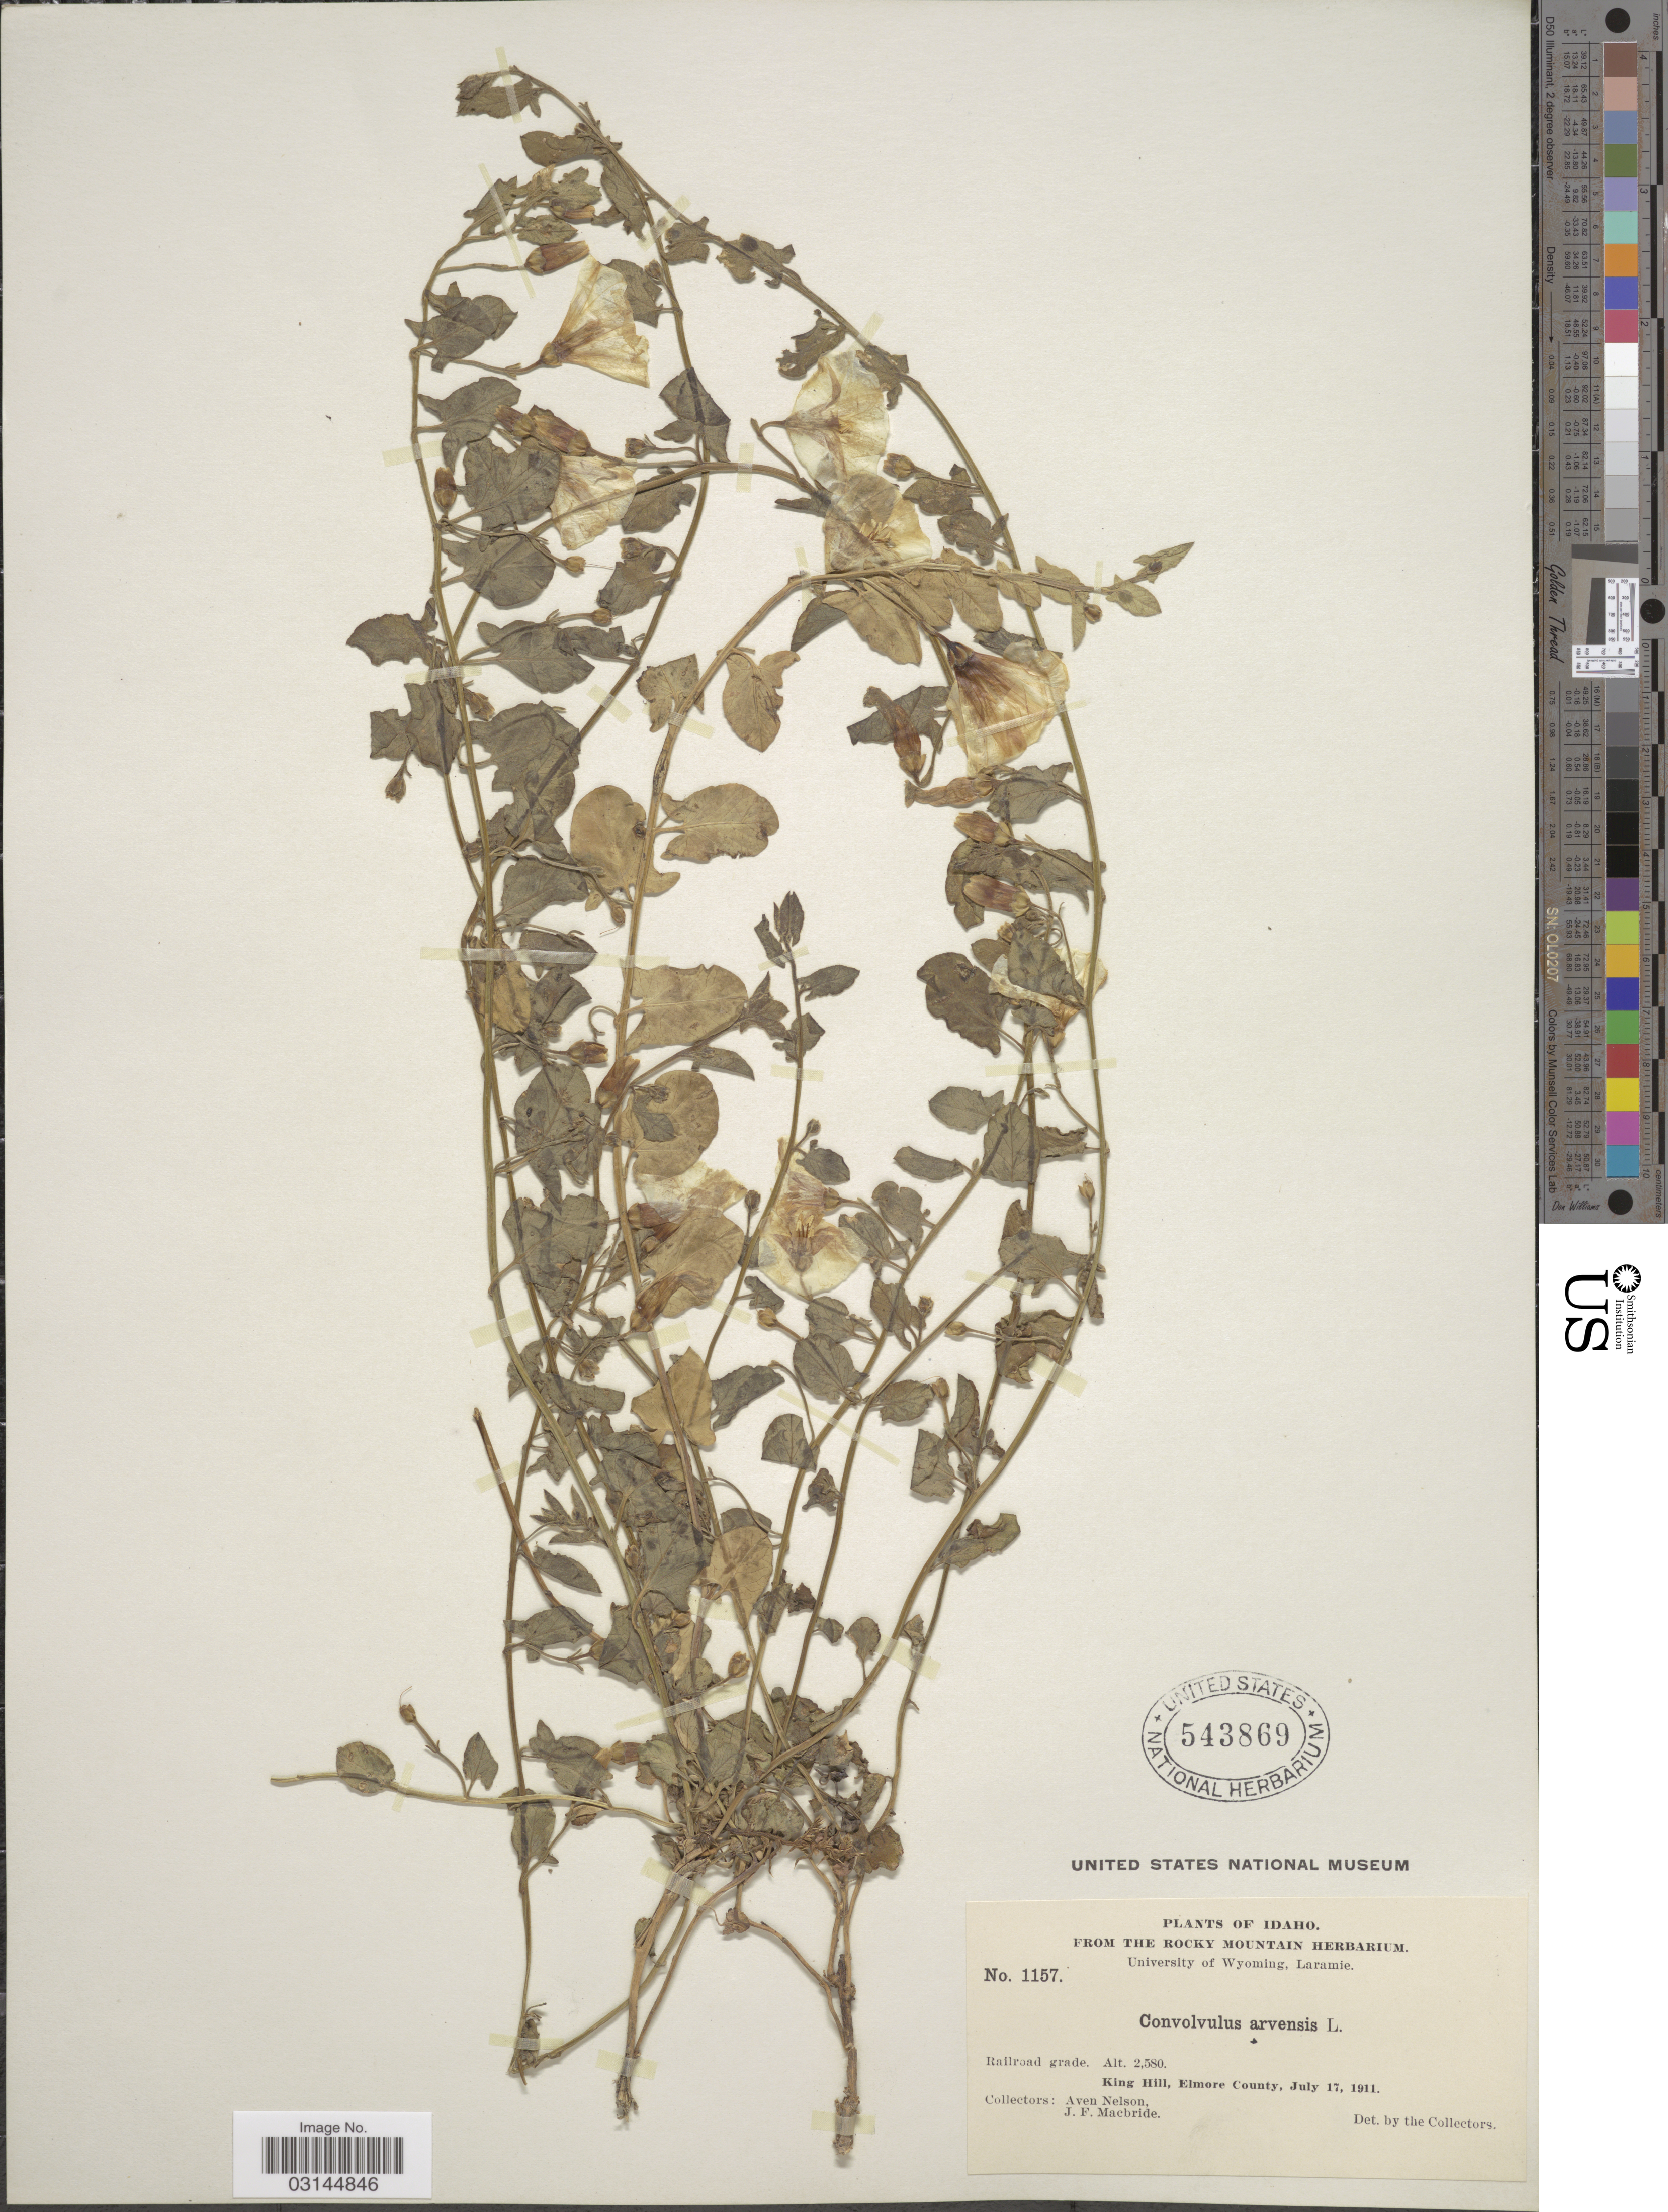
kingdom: Plantae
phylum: Tracheophyta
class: Magnoliopsida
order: Solanales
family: Convolvulaceae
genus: Convolvulus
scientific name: Convolvulus arvensis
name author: L.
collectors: A. Nelson & J. F. Macbride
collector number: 1157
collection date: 1911-07-17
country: United States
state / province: Idaho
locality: King Hill, Elmore County.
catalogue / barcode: US 543869